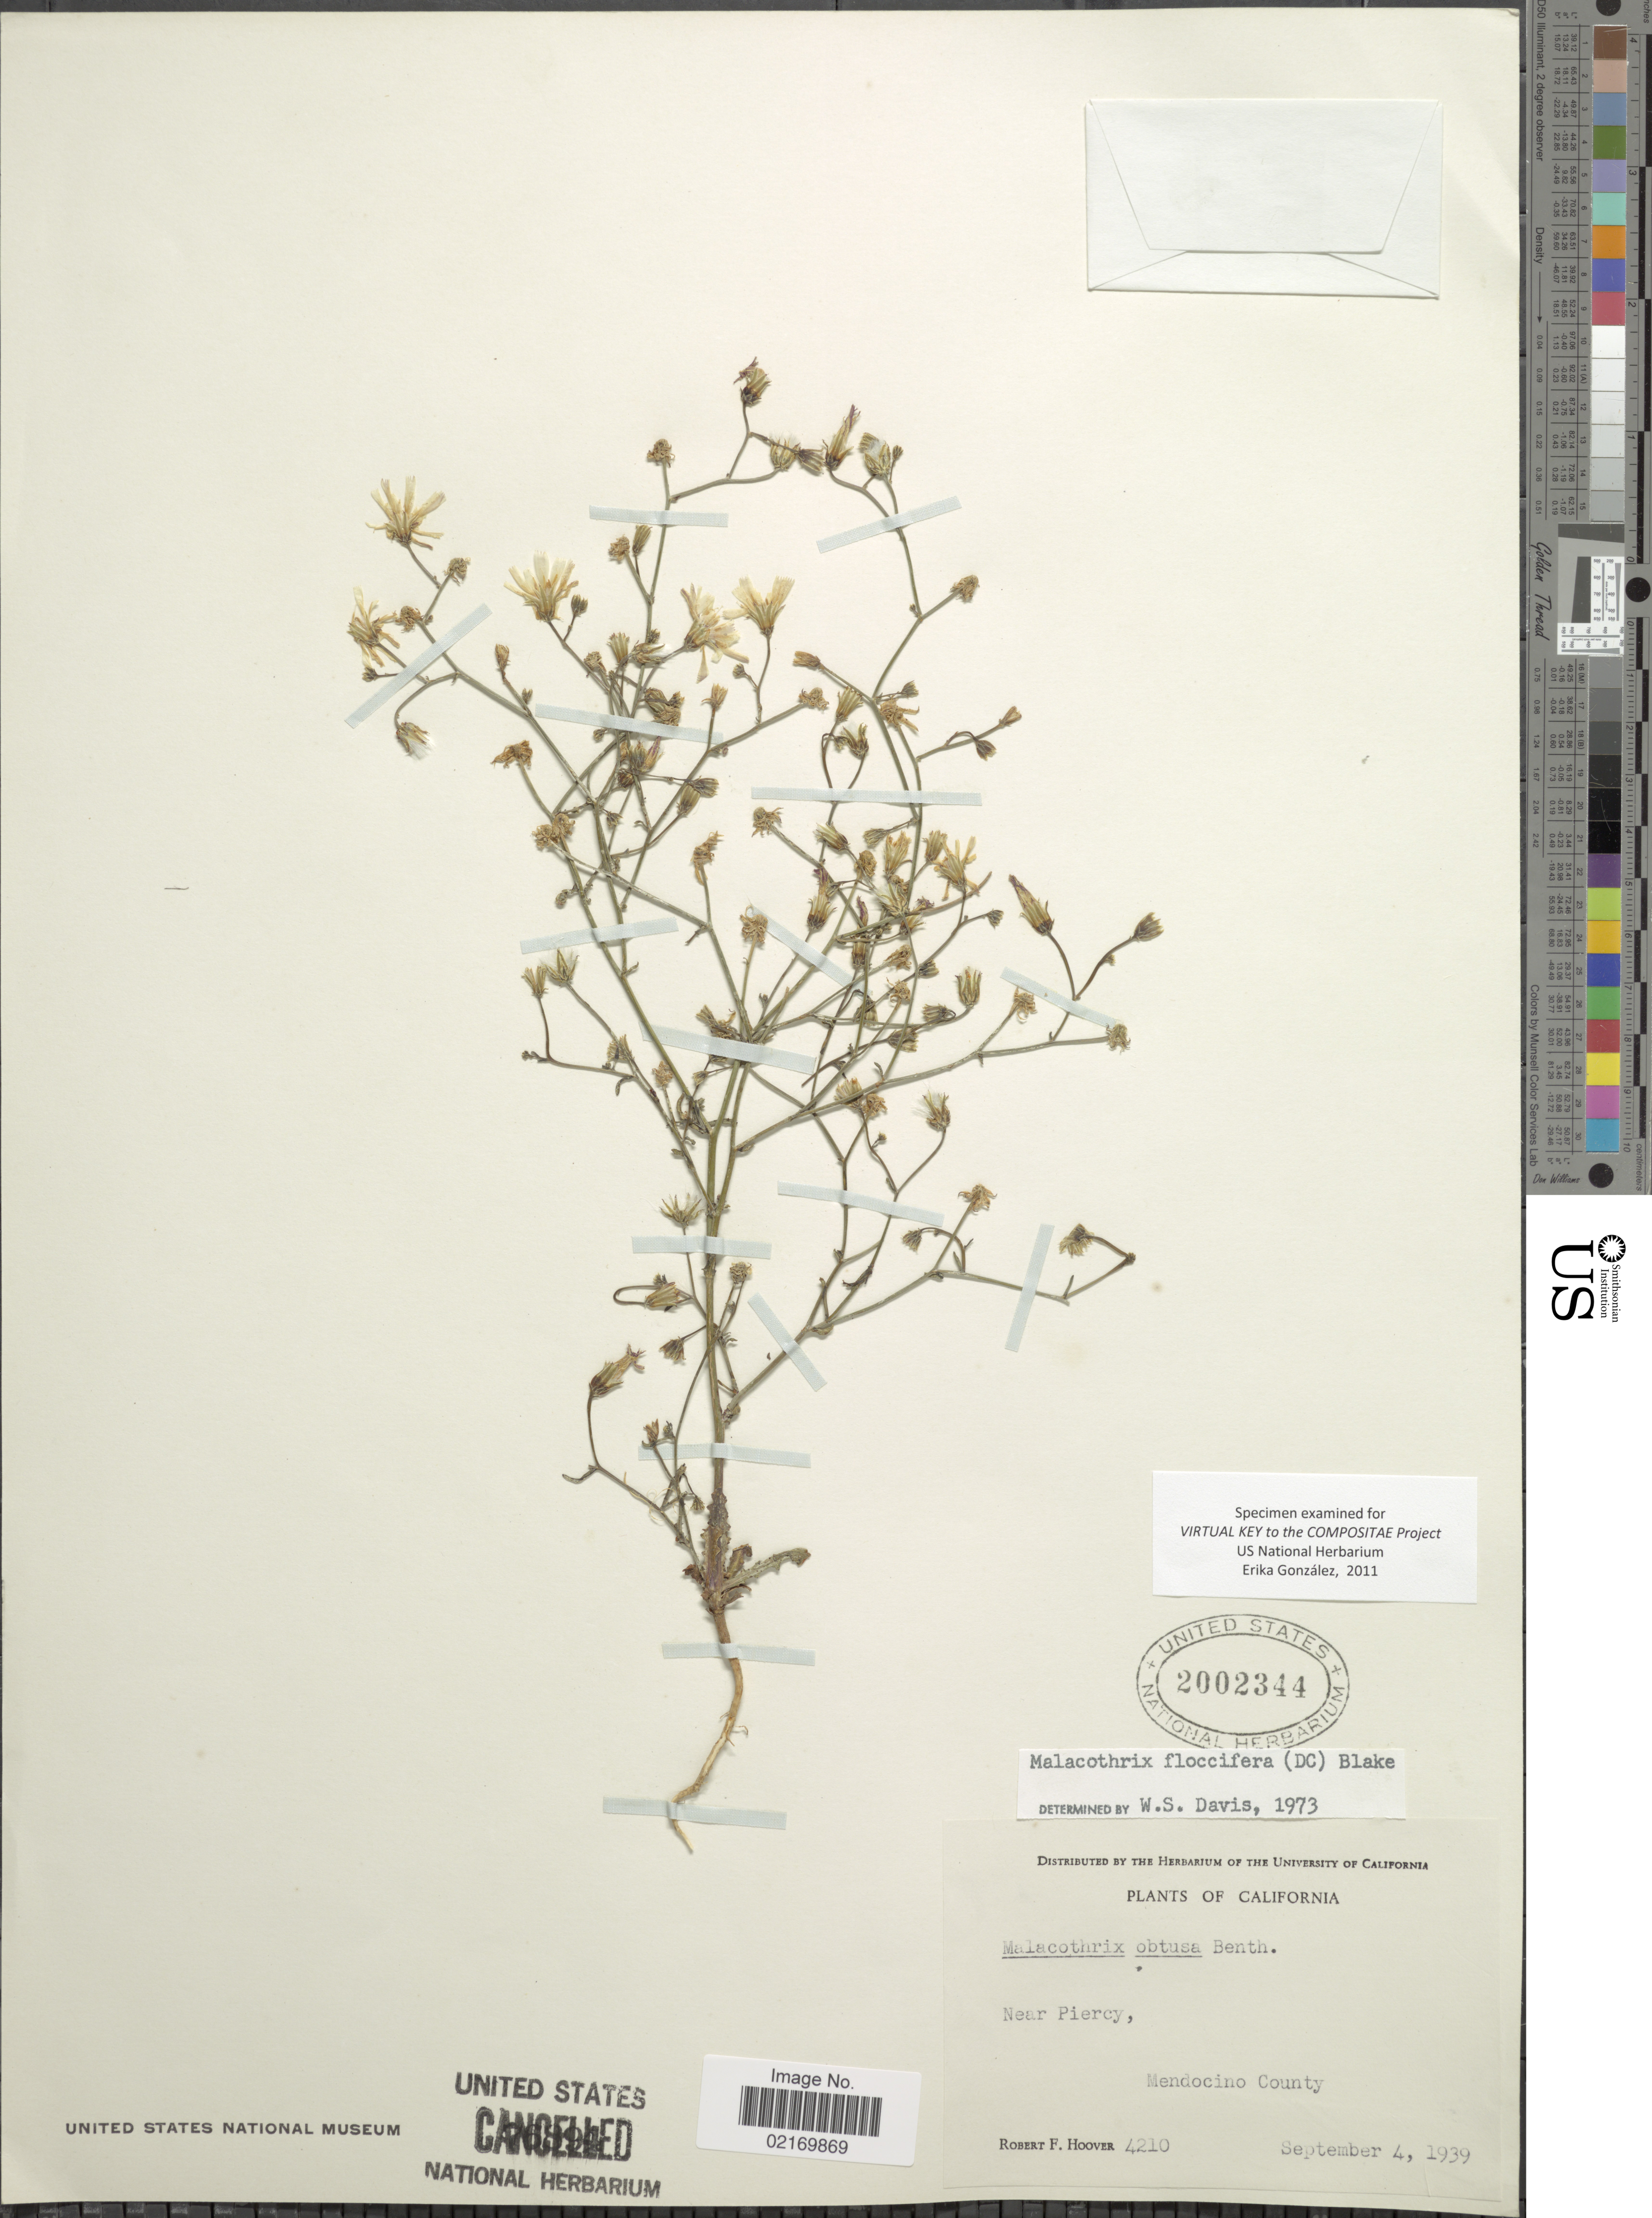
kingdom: Plantae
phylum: Tracheophyta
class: Magnoliopsida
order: Asterales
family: Asteraceae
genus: Malacothrix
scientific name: Malacothrix floccifera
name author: (DC.) S.F. Blake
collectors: R. F. Hoover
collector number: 4210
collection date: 1939-09-04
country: United States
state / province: California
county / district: Mendocino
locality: Near Piercy, Mendocino County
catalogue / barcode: US 2002344